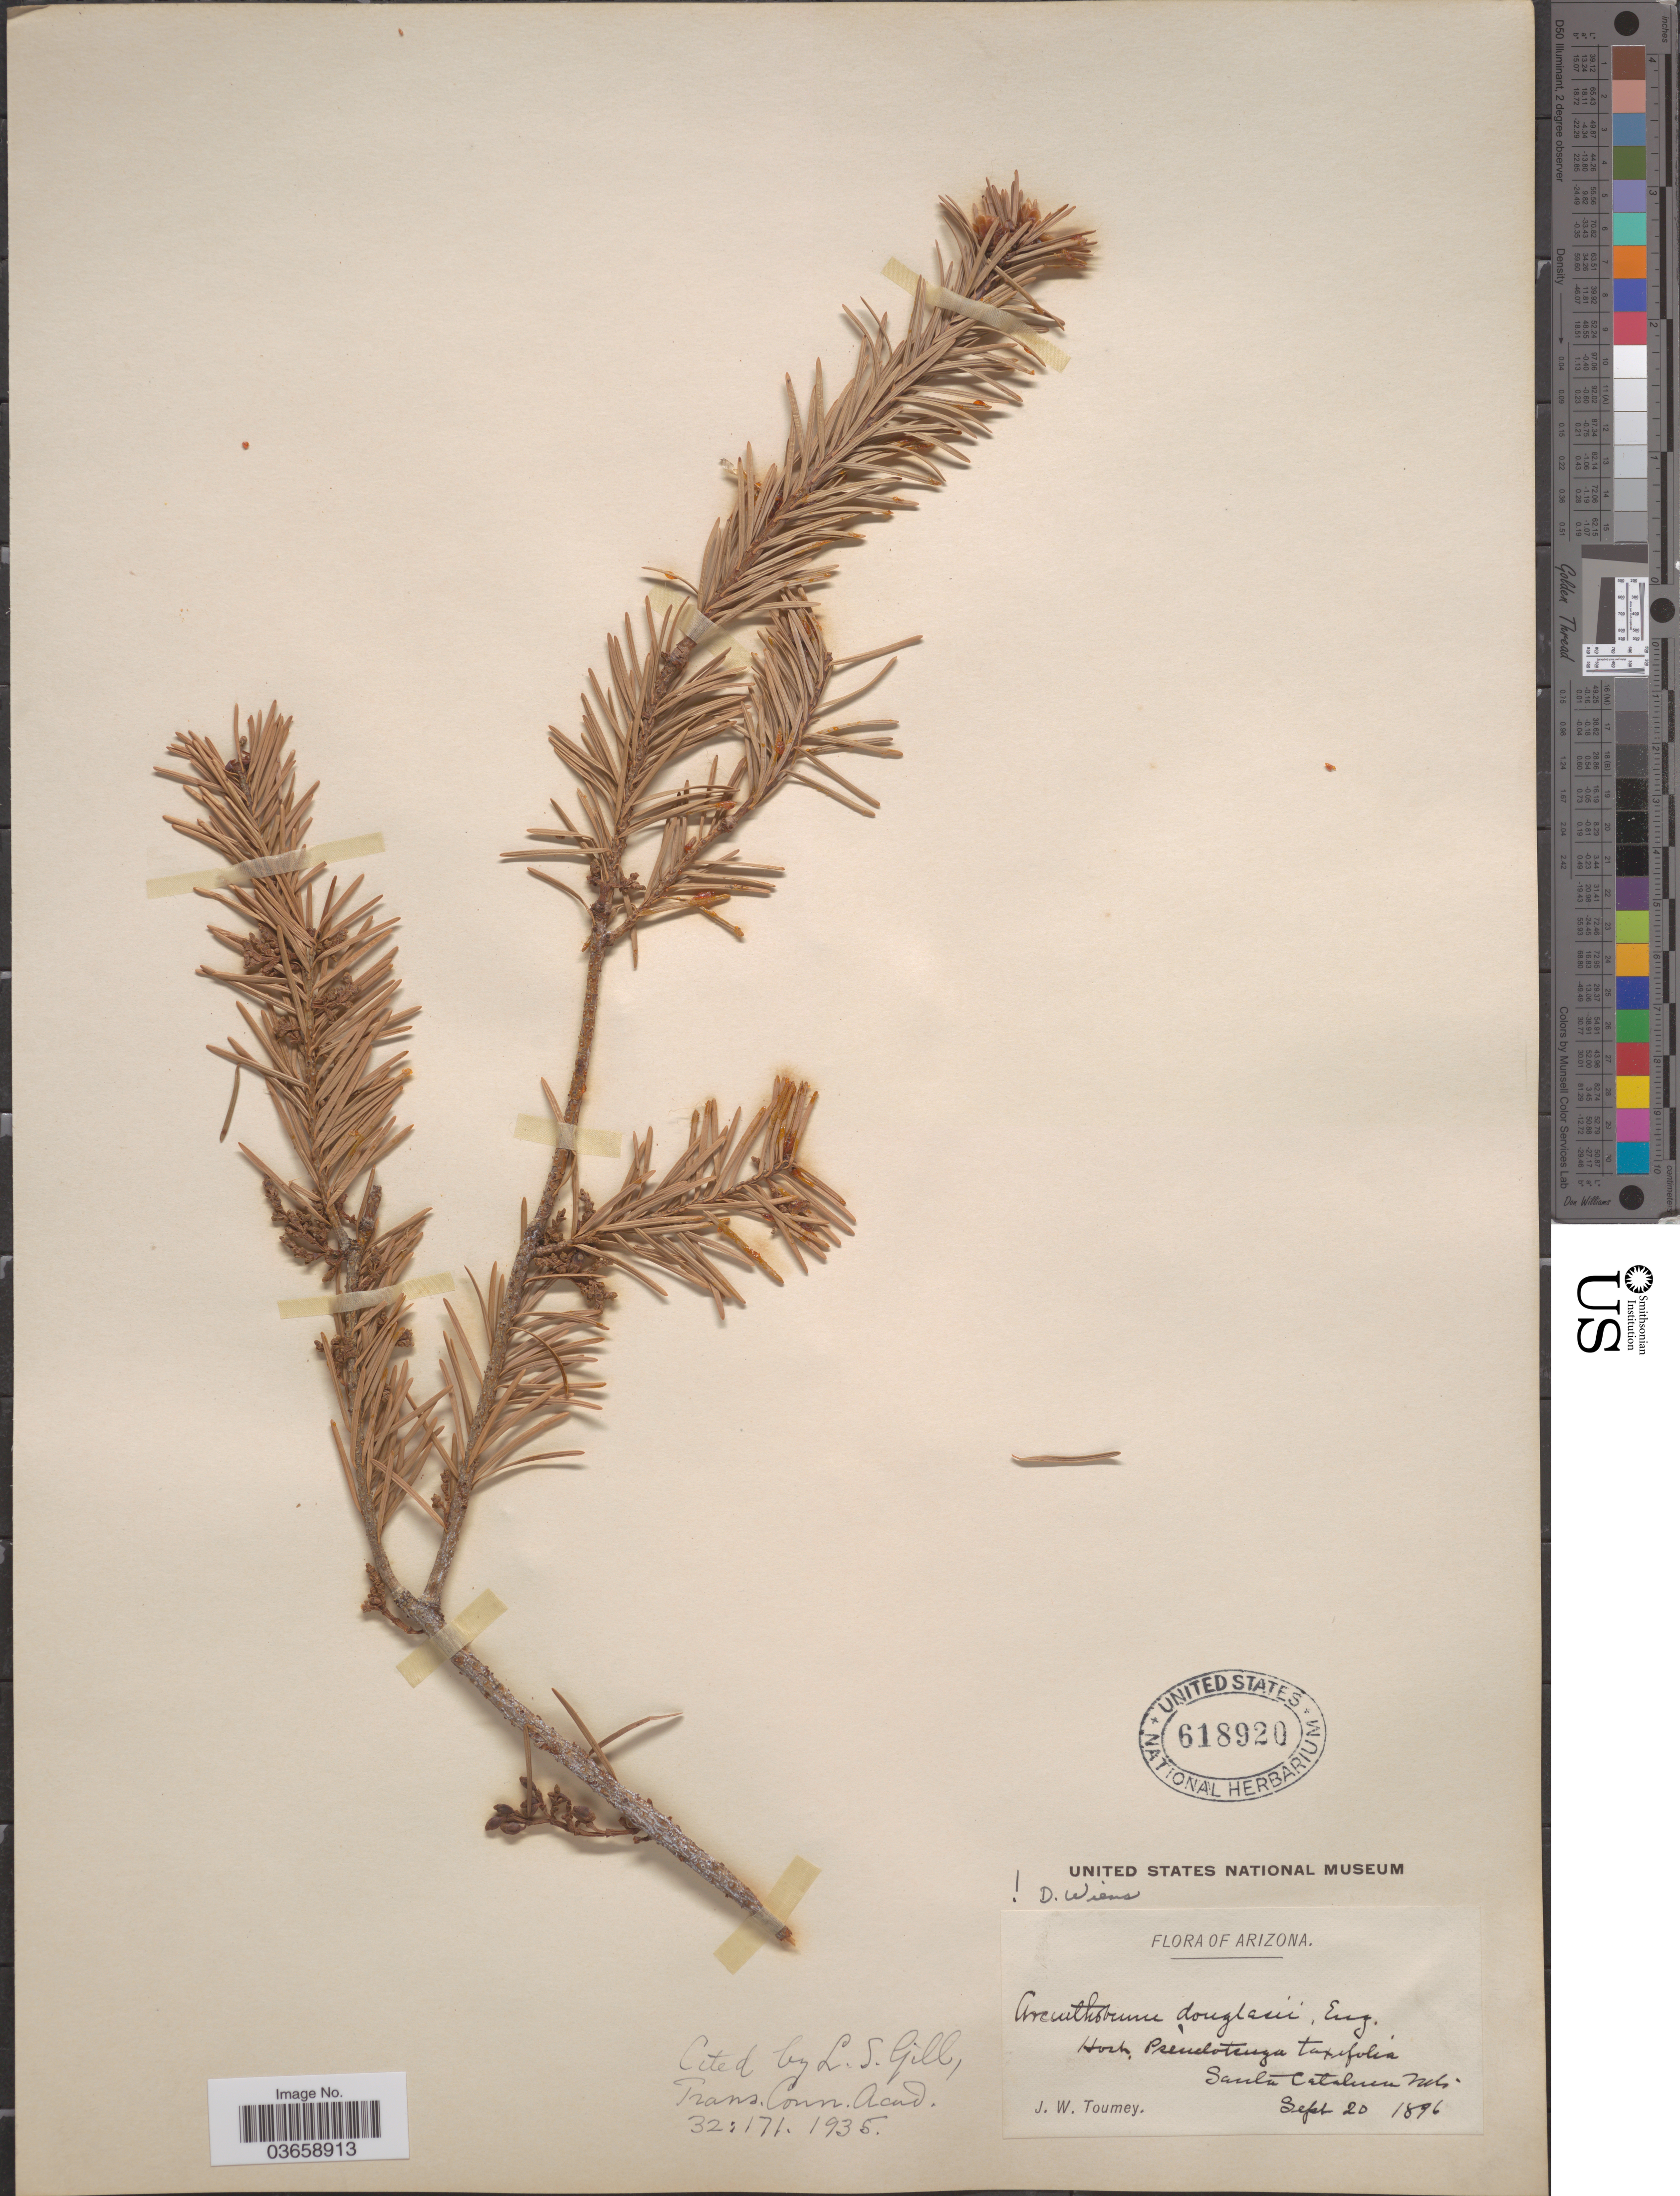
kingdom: Plantae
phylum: Tracheophyta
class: Magnoliopsida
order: Santalales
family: Viscaceae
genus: Arceuthobium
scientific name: Arceuthobium douglasii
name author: Engelm. in G.M. Wheeler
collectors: J. W. Toumey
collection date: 1896-09-20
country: United States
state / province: Arizona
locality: Santa Catalina Mts.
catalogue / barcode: US 618920